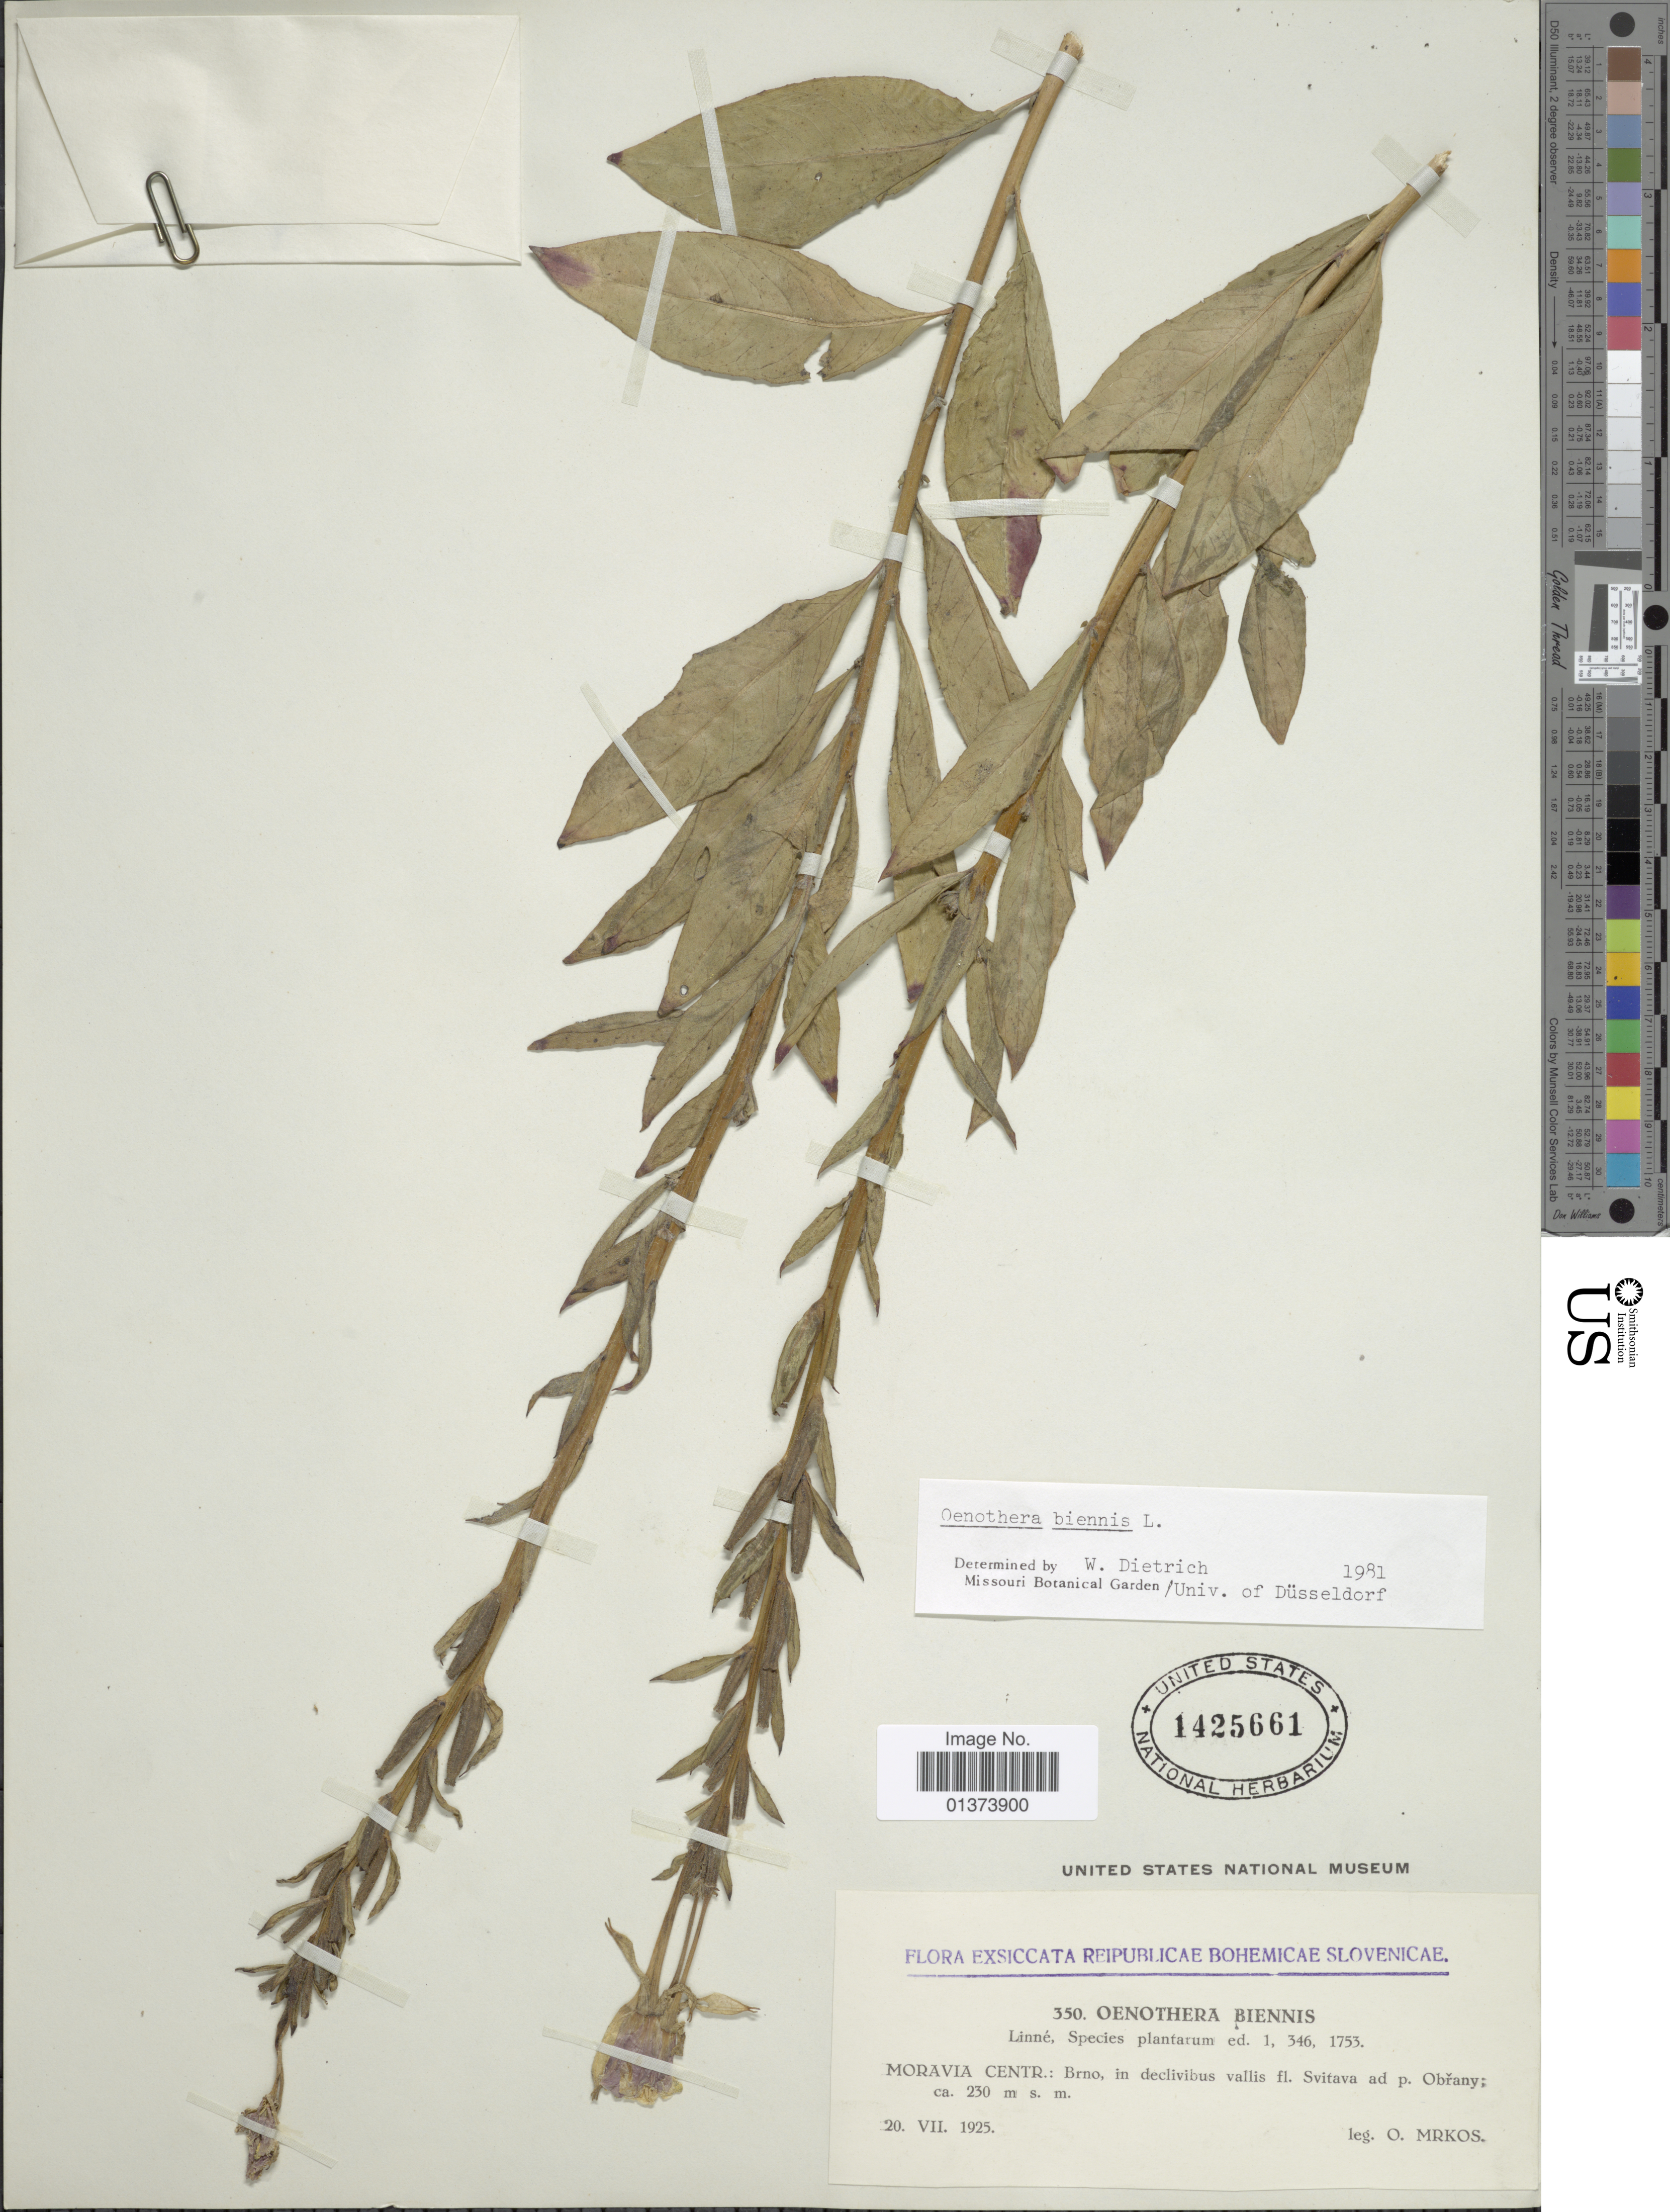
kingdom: Plantae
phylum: Tracheophyta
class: Magnoliopsida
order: Myrtales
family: Onagraceae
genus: Oenothera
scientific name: Oenothera biennis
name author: L.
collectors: O. Mrkos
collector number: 350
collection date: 1925-07-20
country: Czechia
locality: Moravia Centr.: Brno, in declivibus vallis fl. Svitava ad p. Obřany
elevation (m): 230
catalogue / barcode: US 1425661